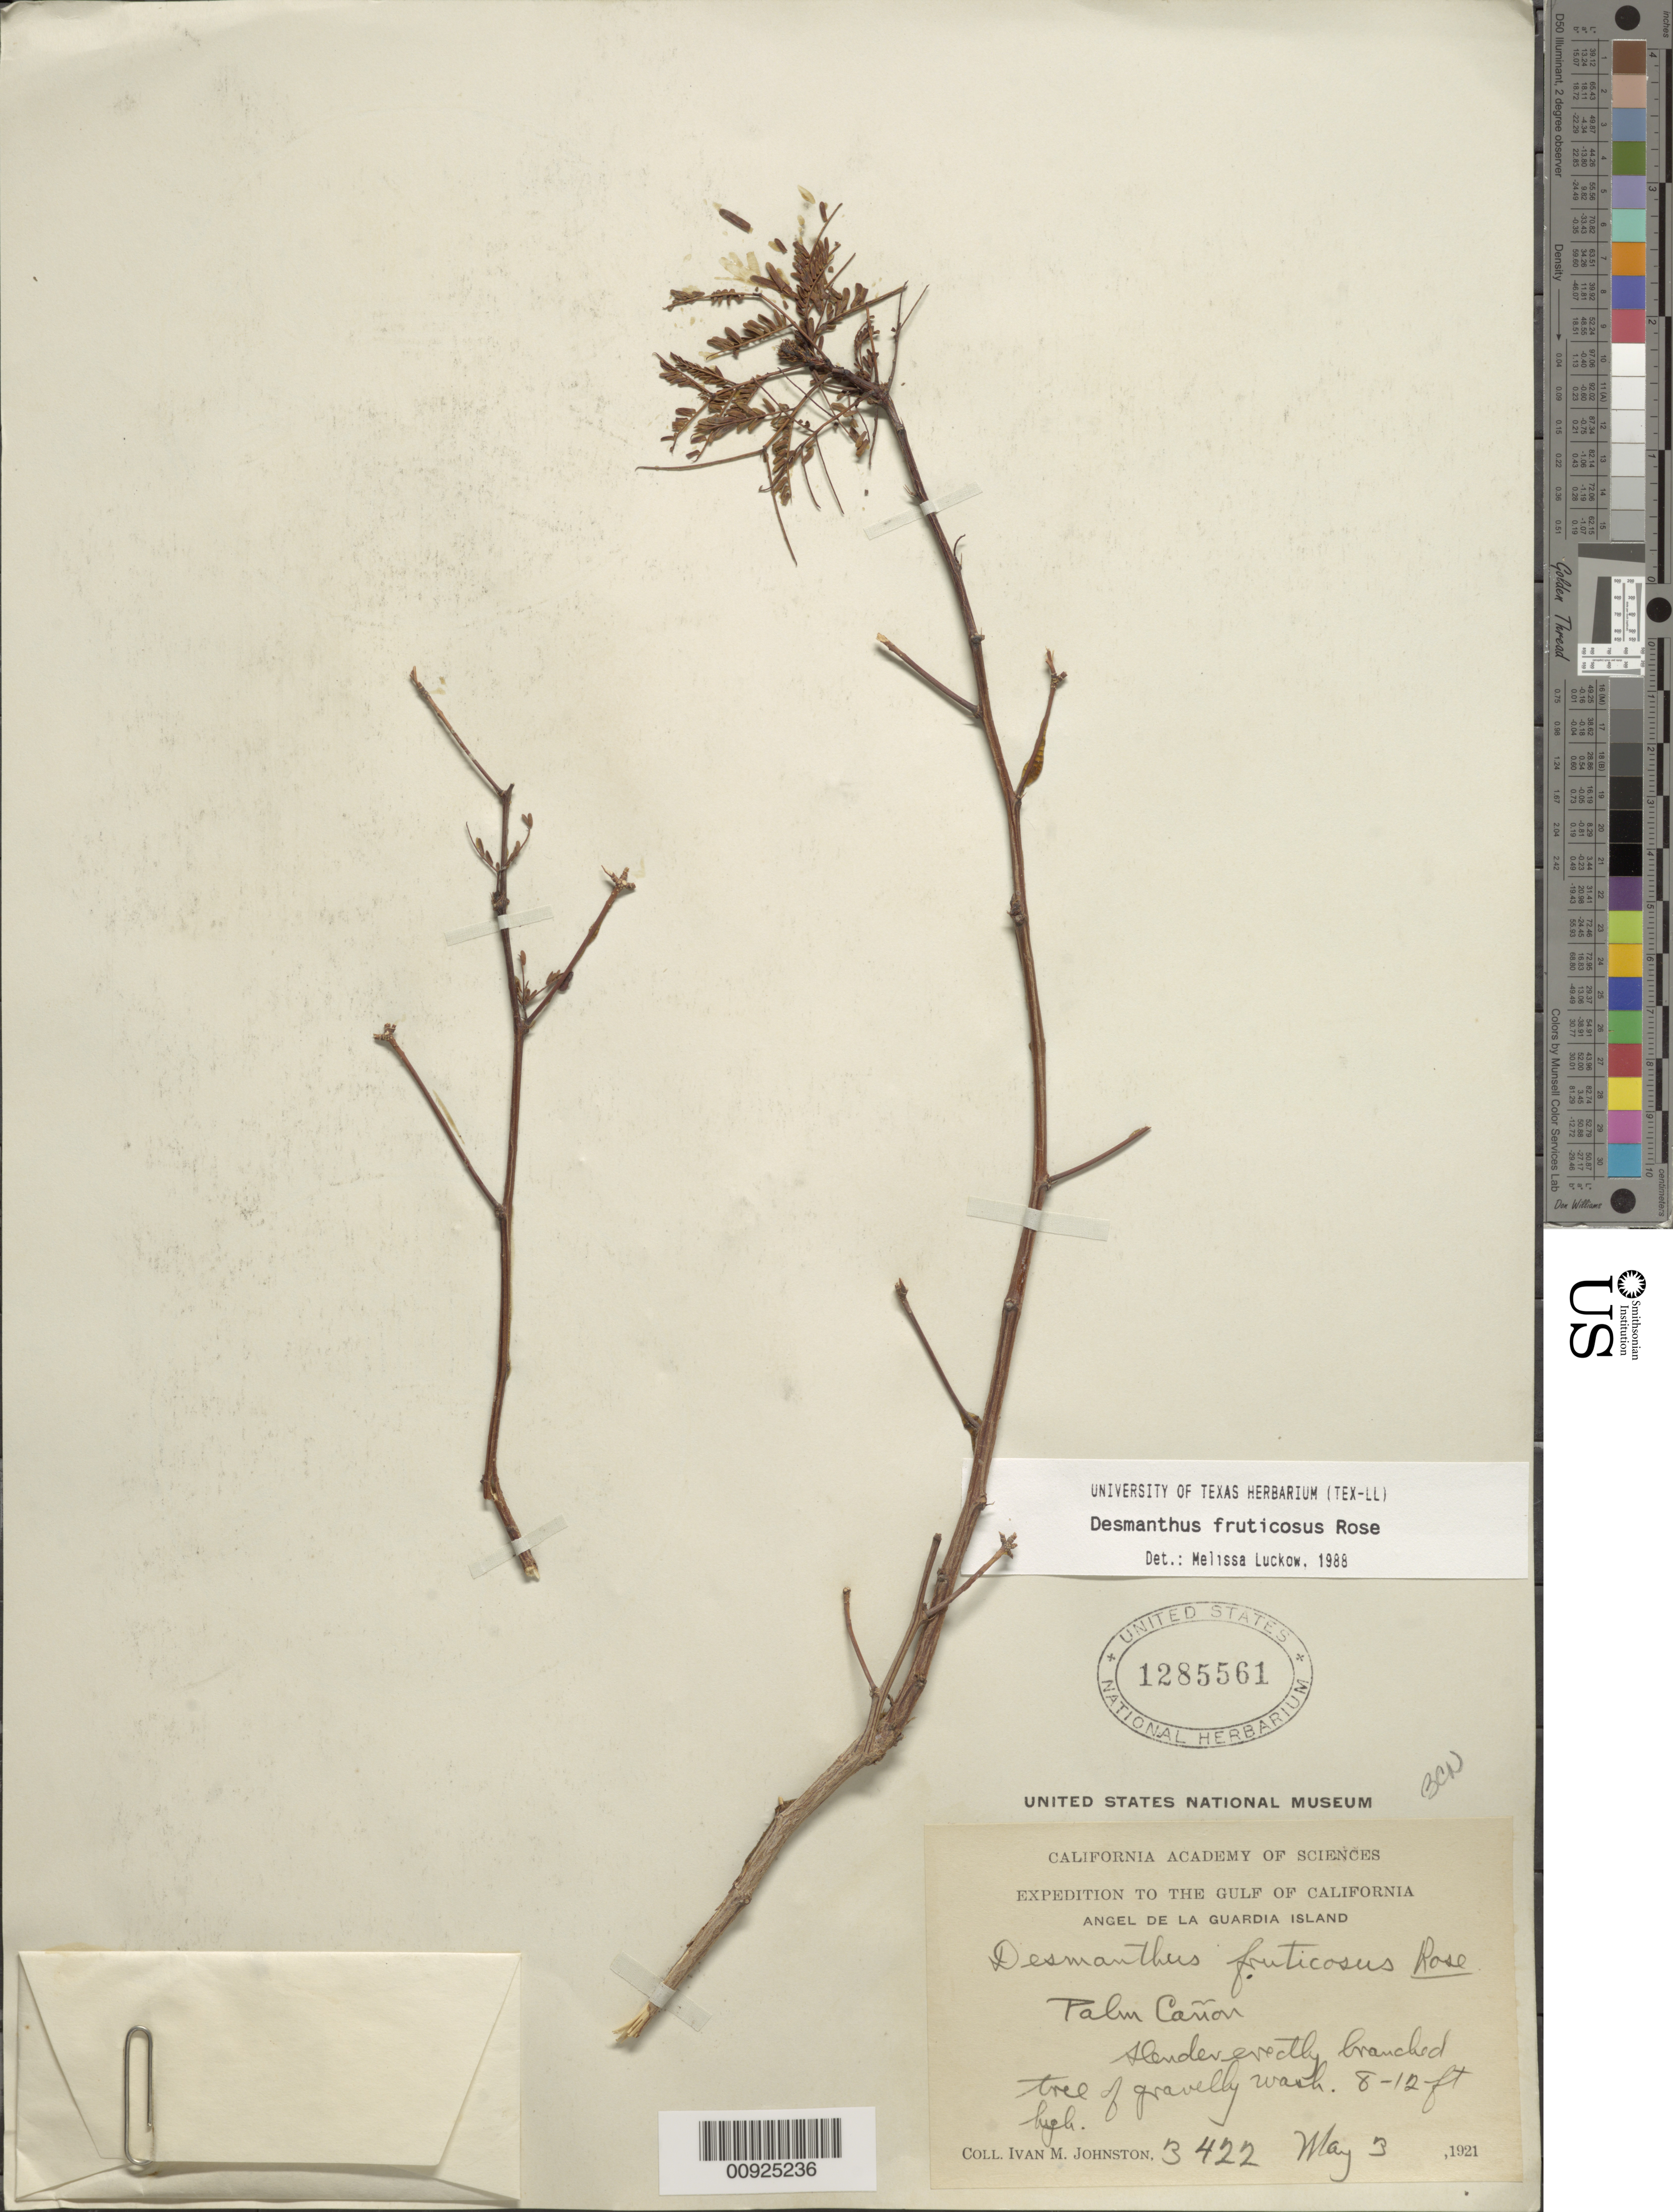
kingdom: Plantae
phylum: Tracheophyta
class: Magnoliopsida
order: Fabales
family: Fabaceae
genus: Desmanthus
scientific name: Desmanthus fruticosus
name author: Rose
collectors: I.M. Johnston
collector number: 3422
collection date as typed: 03 May 1921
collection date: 1921-05-03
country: Mexico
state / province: Baja California Norte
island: Angel de la Guarda I.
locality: Palm Cañon. Angel de la Guardia Island.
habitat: Gravelly wash.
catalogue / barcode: US 1285561